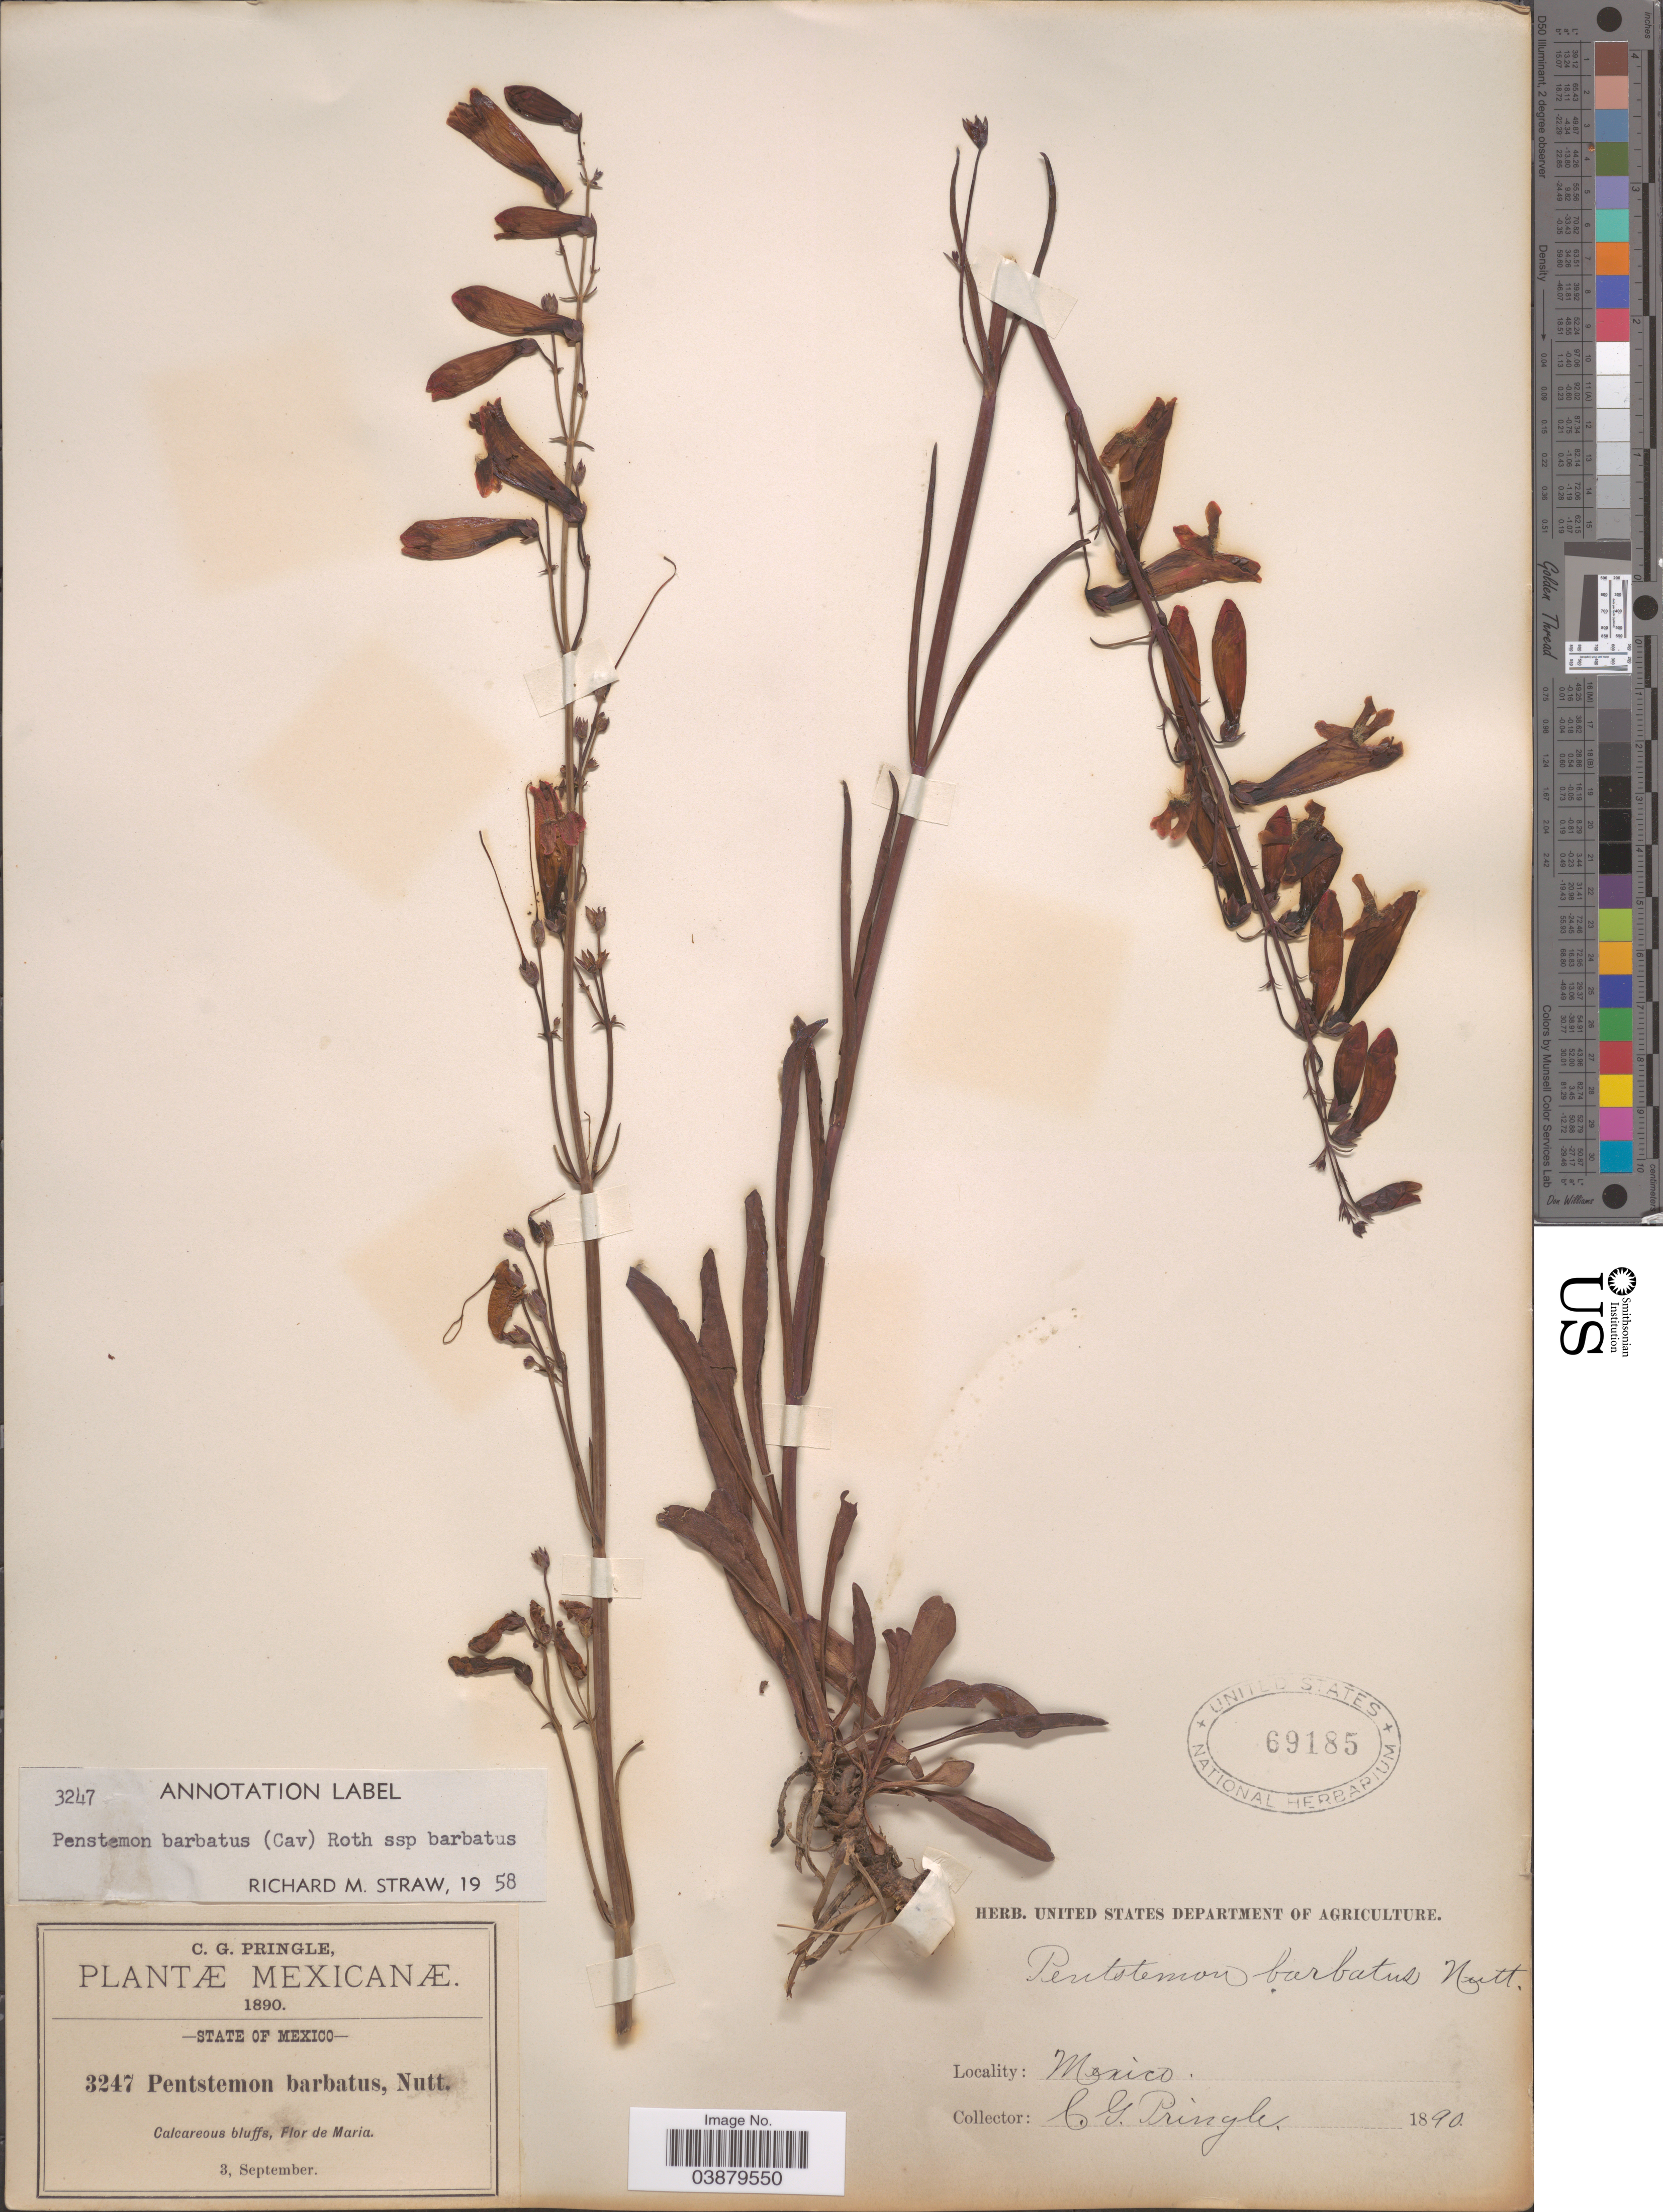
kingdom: Plantae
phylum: Tracheophyta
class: Magnoliopsida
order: Lamiales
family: Plantaginaceae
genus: Penstemon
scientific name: Penstemon barbatus subsp. barbatus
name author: (Cav.) Roth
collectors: C. G. Pringle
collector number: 3247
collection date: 1890-09-03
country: Mexico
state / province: México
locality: Calcareous bluff, Flor de Maria.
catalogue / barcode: US 69185